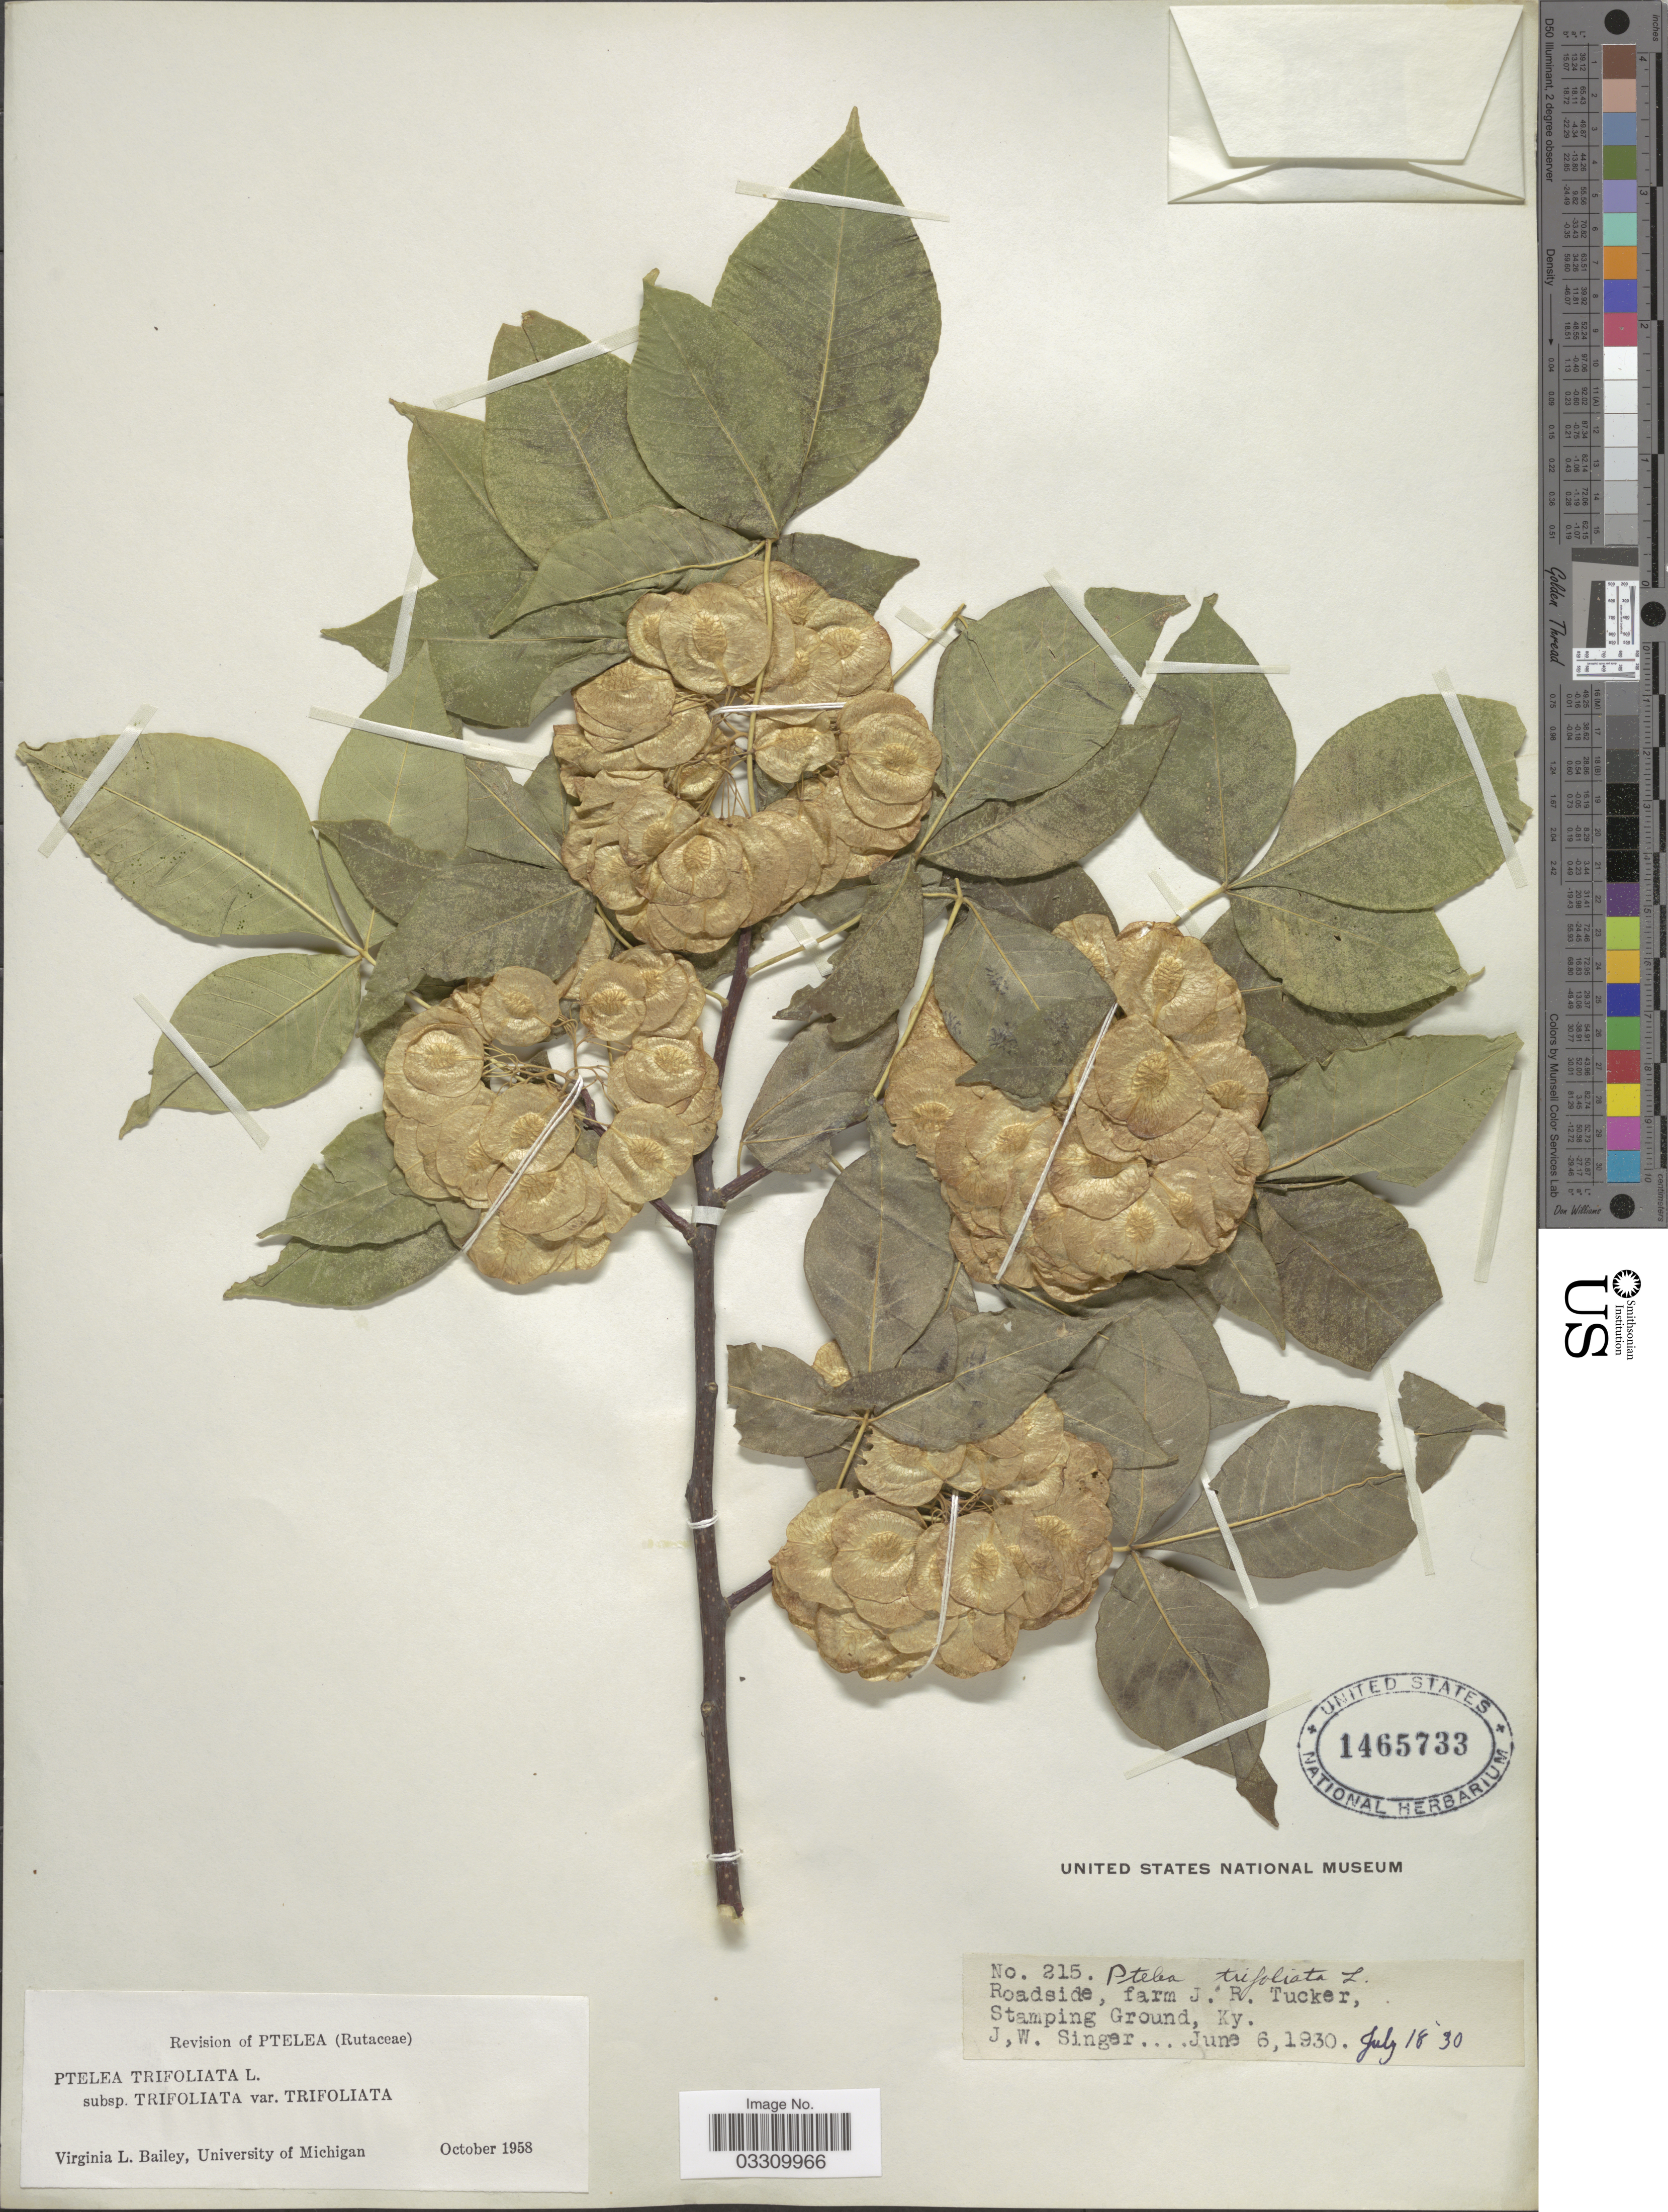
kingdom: Plantae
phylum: Tracheophyta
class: Magnoliopsida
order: Sapindales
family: Rutaceae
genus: Ptelea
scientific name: Ptelea trifoliata var. trifoliata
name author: L.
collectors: J. EW. Singer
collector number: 215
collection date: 1930-06-06/1930-07-18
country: United States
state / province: Kentucky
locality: Farm J. R. Tucker, Stamping Ground.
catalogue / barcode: US 1465733